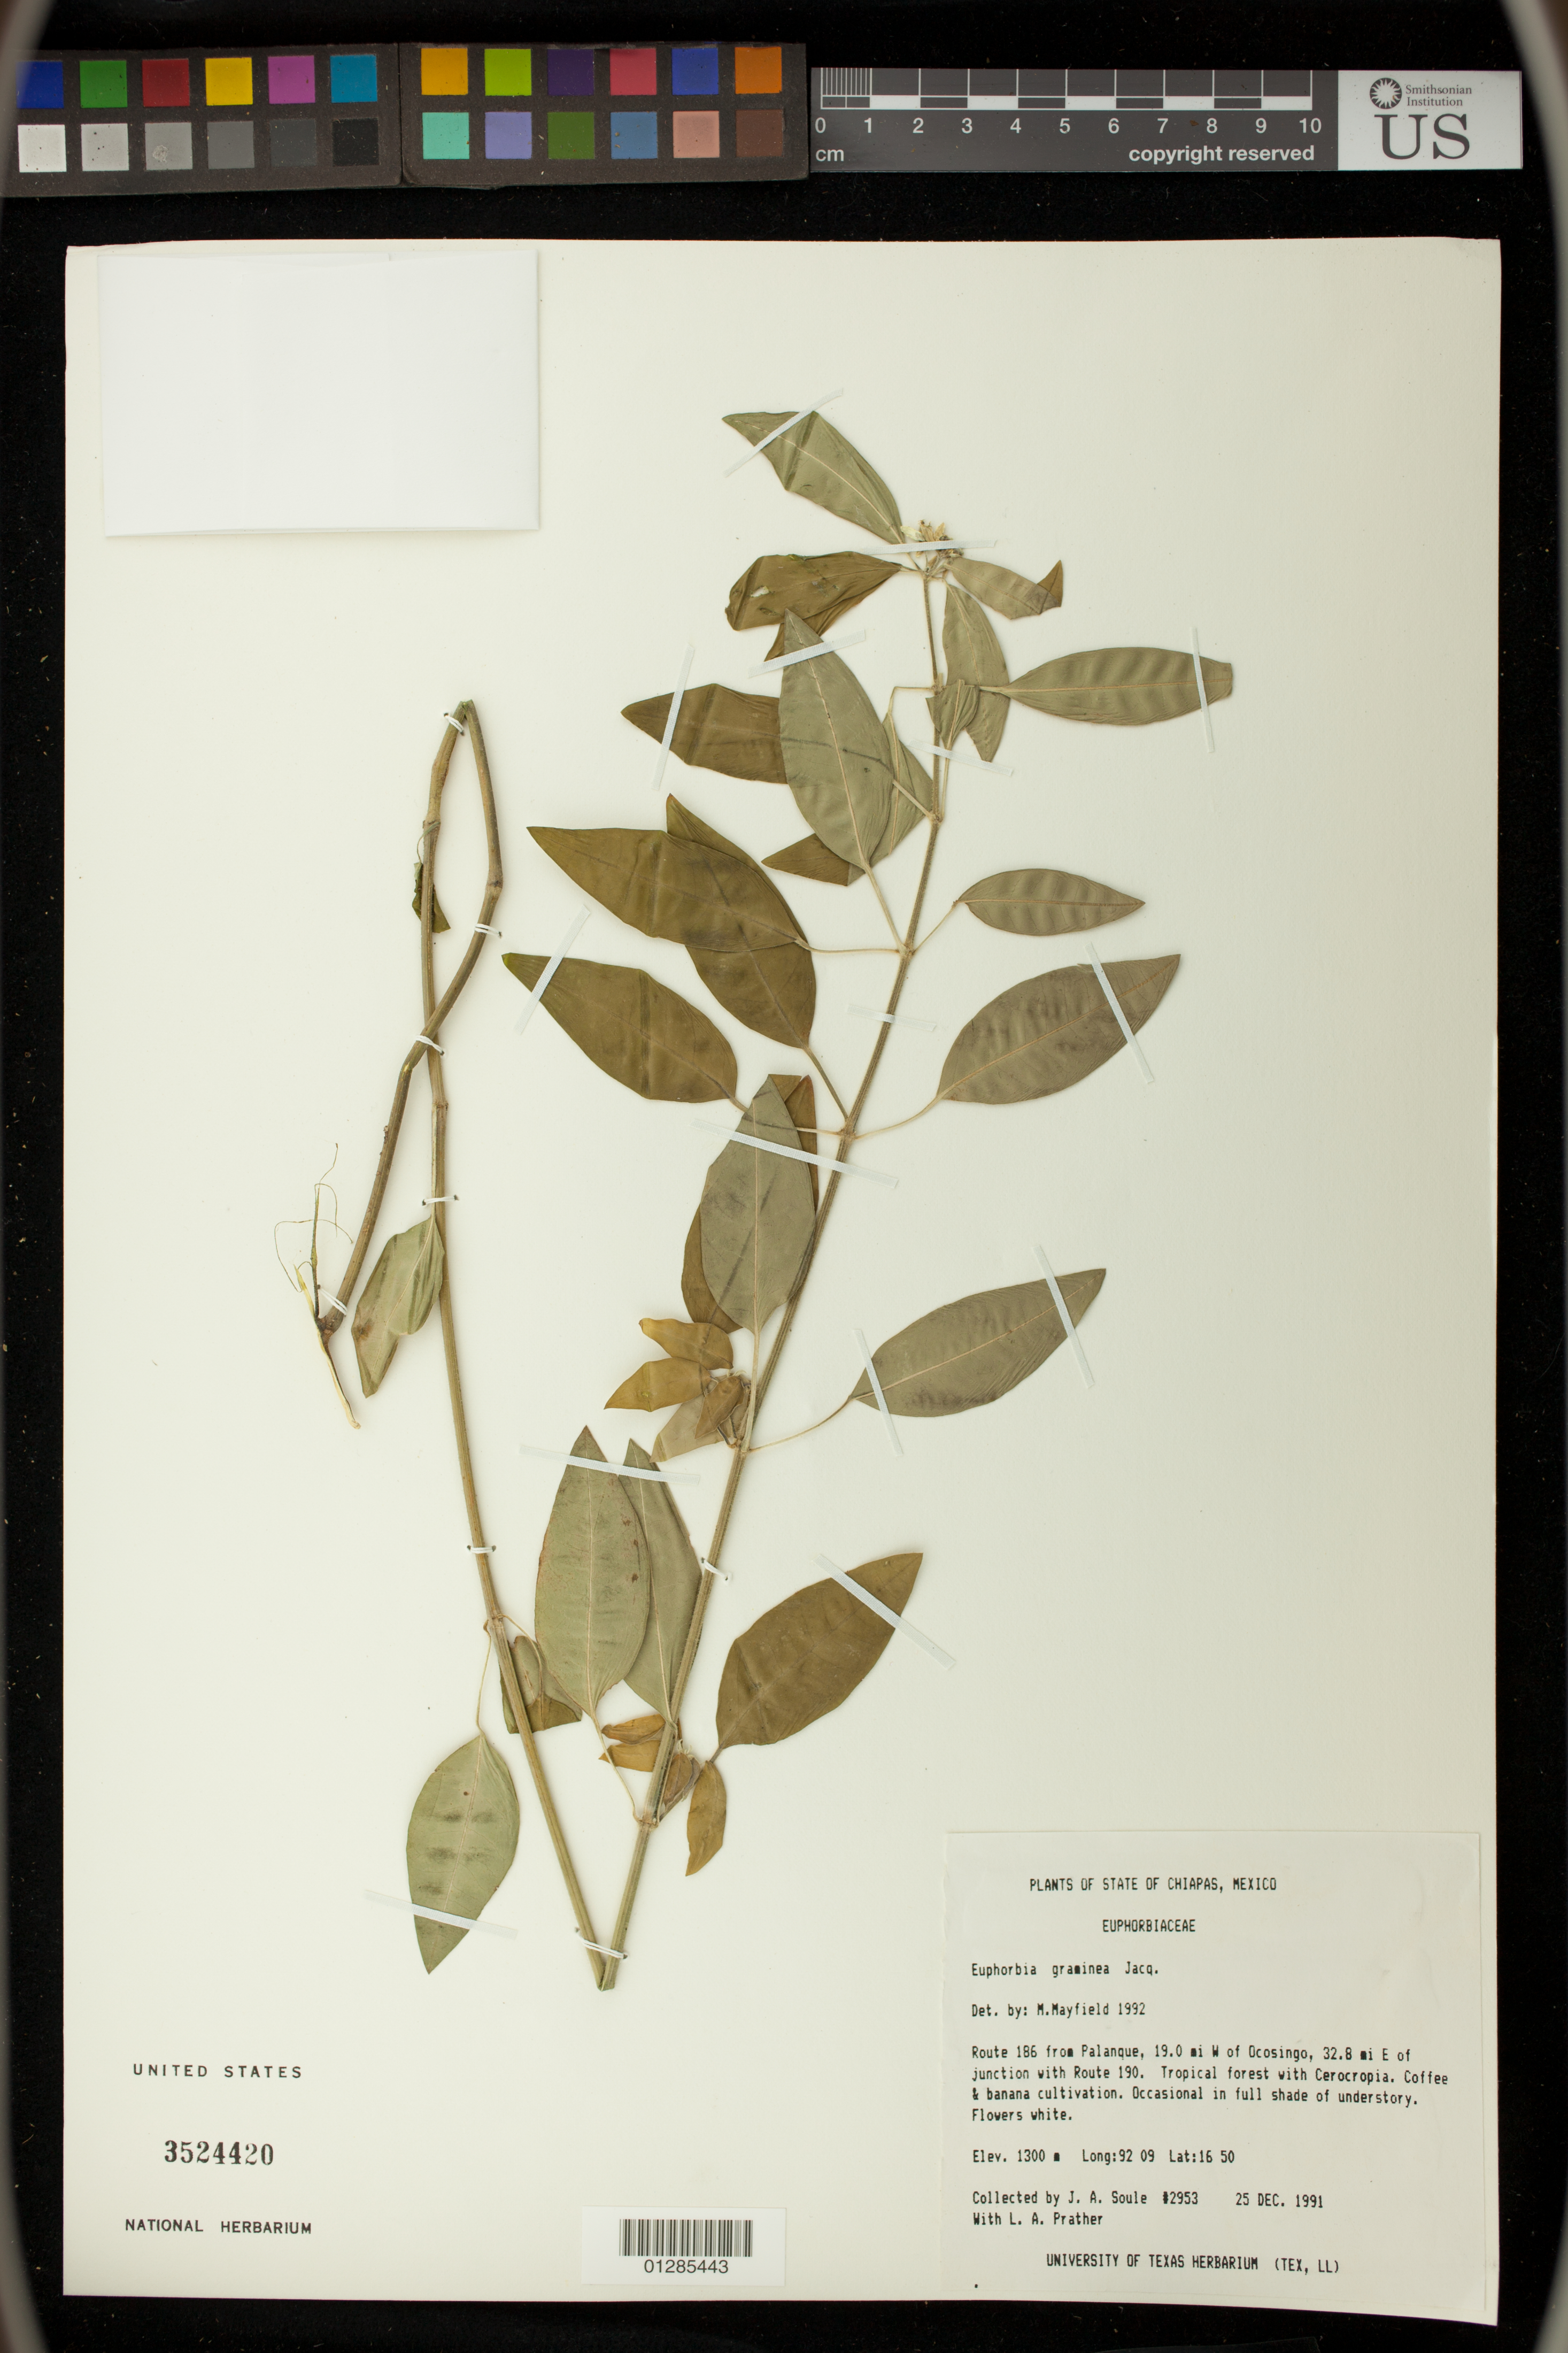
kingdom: Plantae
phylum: Tracheophyta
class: Magnoliopsida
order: Malpighiales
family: Euphorbiaceae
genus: Euphorbia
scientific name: Euphorbia graminea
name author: Jacq.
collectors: J. Soule & L. A. Prather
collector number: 2953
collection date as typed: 25 Dec 1991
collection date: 1991-12-25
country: Mexico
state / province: Chiapas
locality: Route 186 from Palenque, 19.0 mi W of Ocosingo, 32.8 mi E of jct with Route 190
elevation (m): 1300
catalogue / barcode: US 3524420